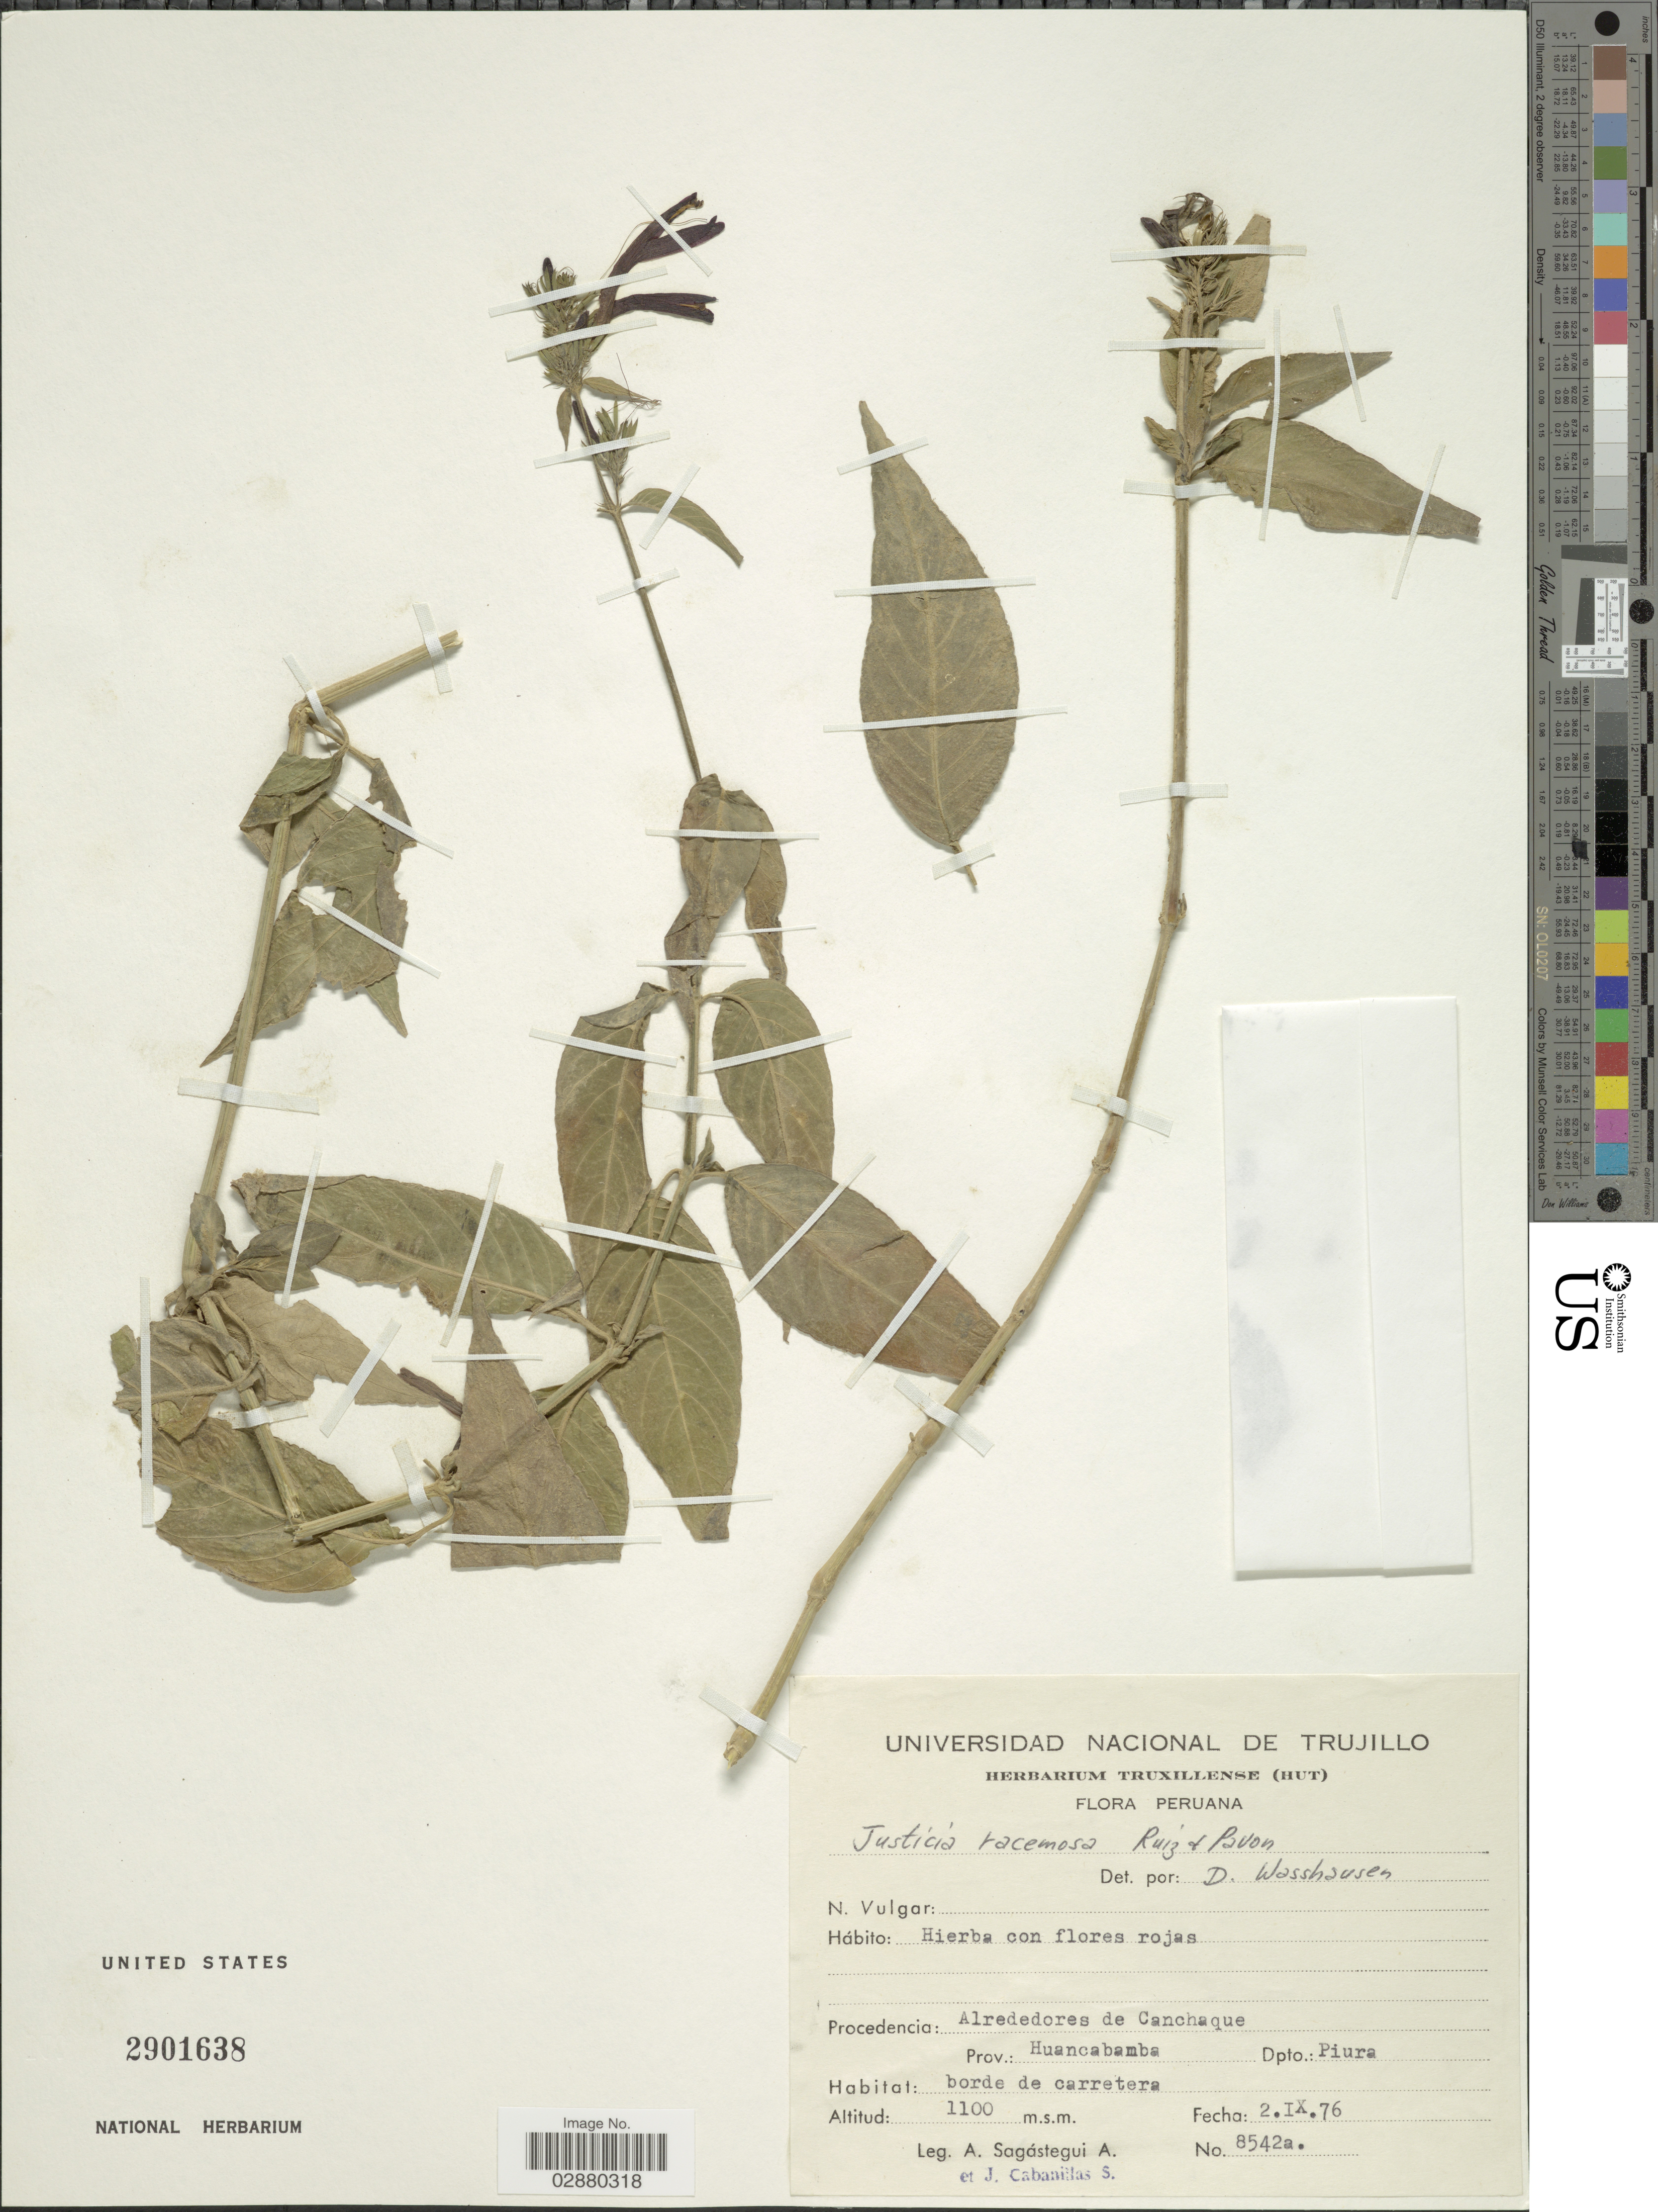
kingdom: Plantae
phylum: Tracheophyta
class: Magnoliopsida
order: Lamiales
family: Acanthaceae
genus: Justicia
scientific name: Justicia racemosa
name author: Ruiz & Pav.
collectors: A. Sagástegui A. & J. Cabanillas S.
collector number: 8542a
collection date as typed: Transcribed d/m/y: 2/9/76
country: Peru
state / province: Piura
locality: Procedencia: Alrededores de Canchaque, Prov.: Huancabamba, Dpto. Piura.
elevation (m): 1100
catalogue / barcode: US 2901638